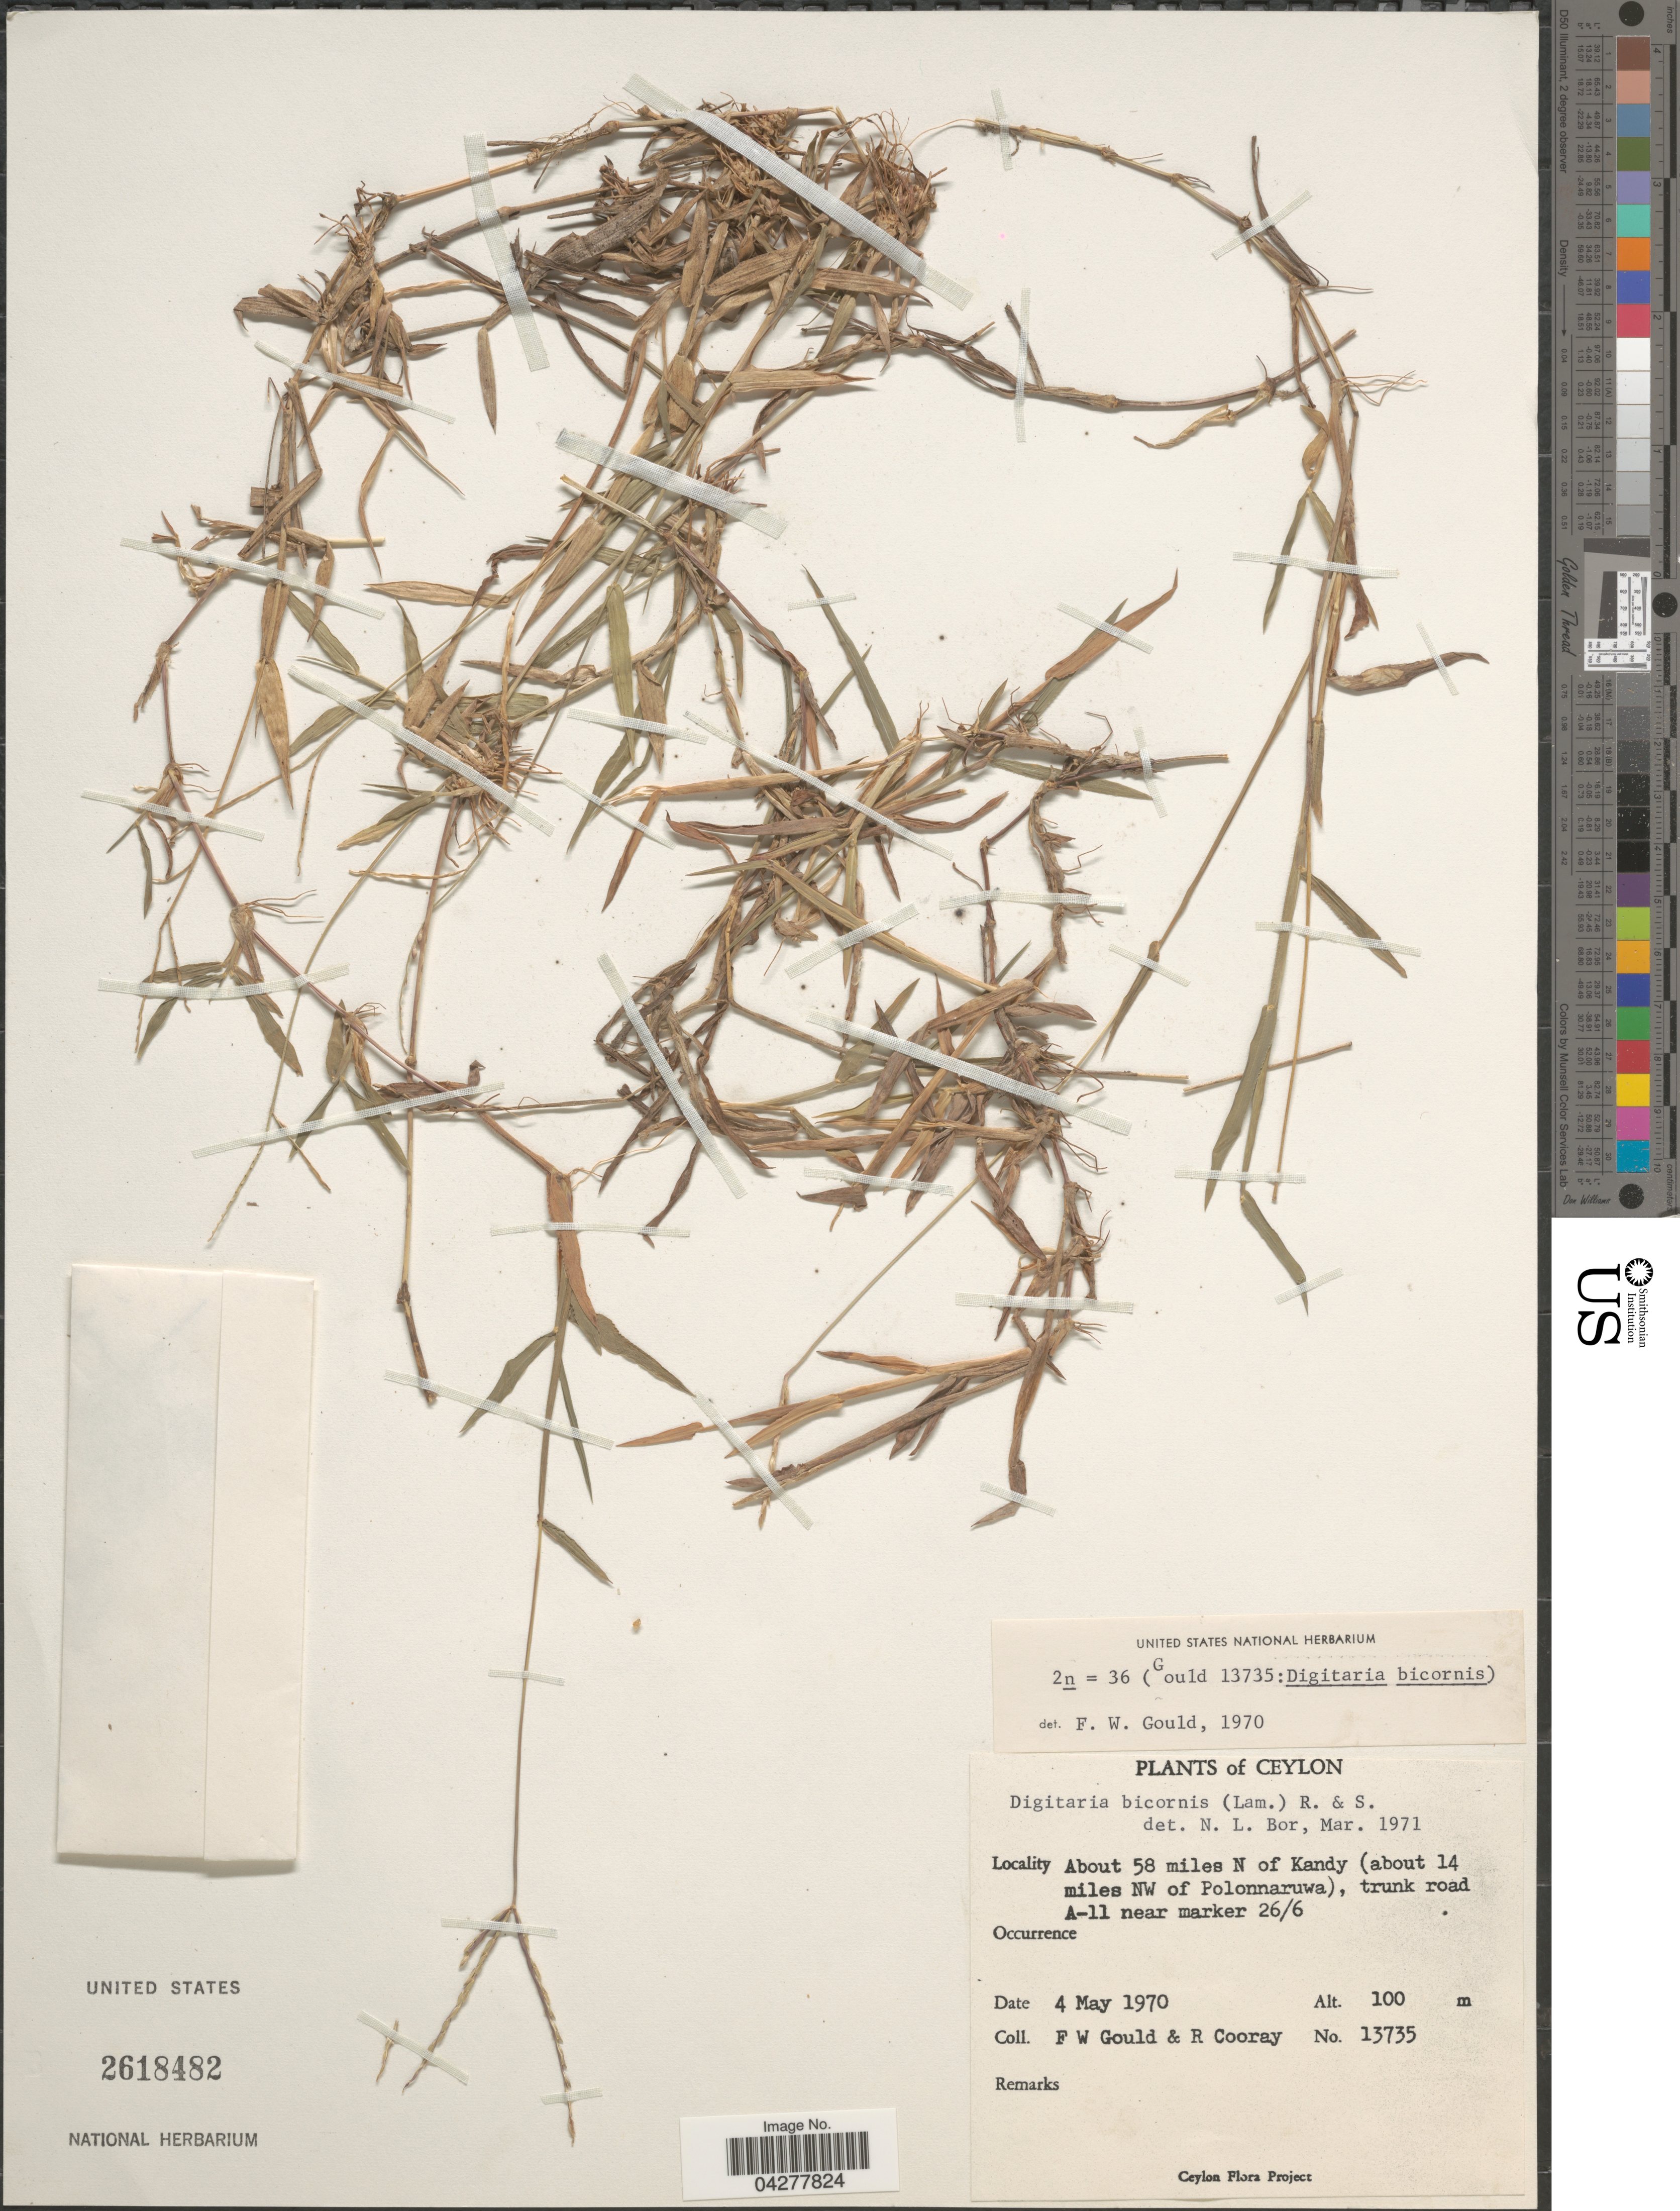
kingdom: Plantae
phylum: Tracheophyta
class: Liliopsida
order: Poales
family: Poaceae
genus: Digitaria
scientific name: Digitaria bicornis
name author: (Lam.) Roem. & Schult.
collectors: F. W. Gould & R. Cooray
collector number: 13735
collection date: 1970-05-04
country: Sri Lanka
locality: Ceylon. About 58 miles N of Kandy (about 14 miles NW of Polonnaruwa), trunk road A-11 near marker 26/6.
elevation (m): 100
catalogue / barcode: US 2618482